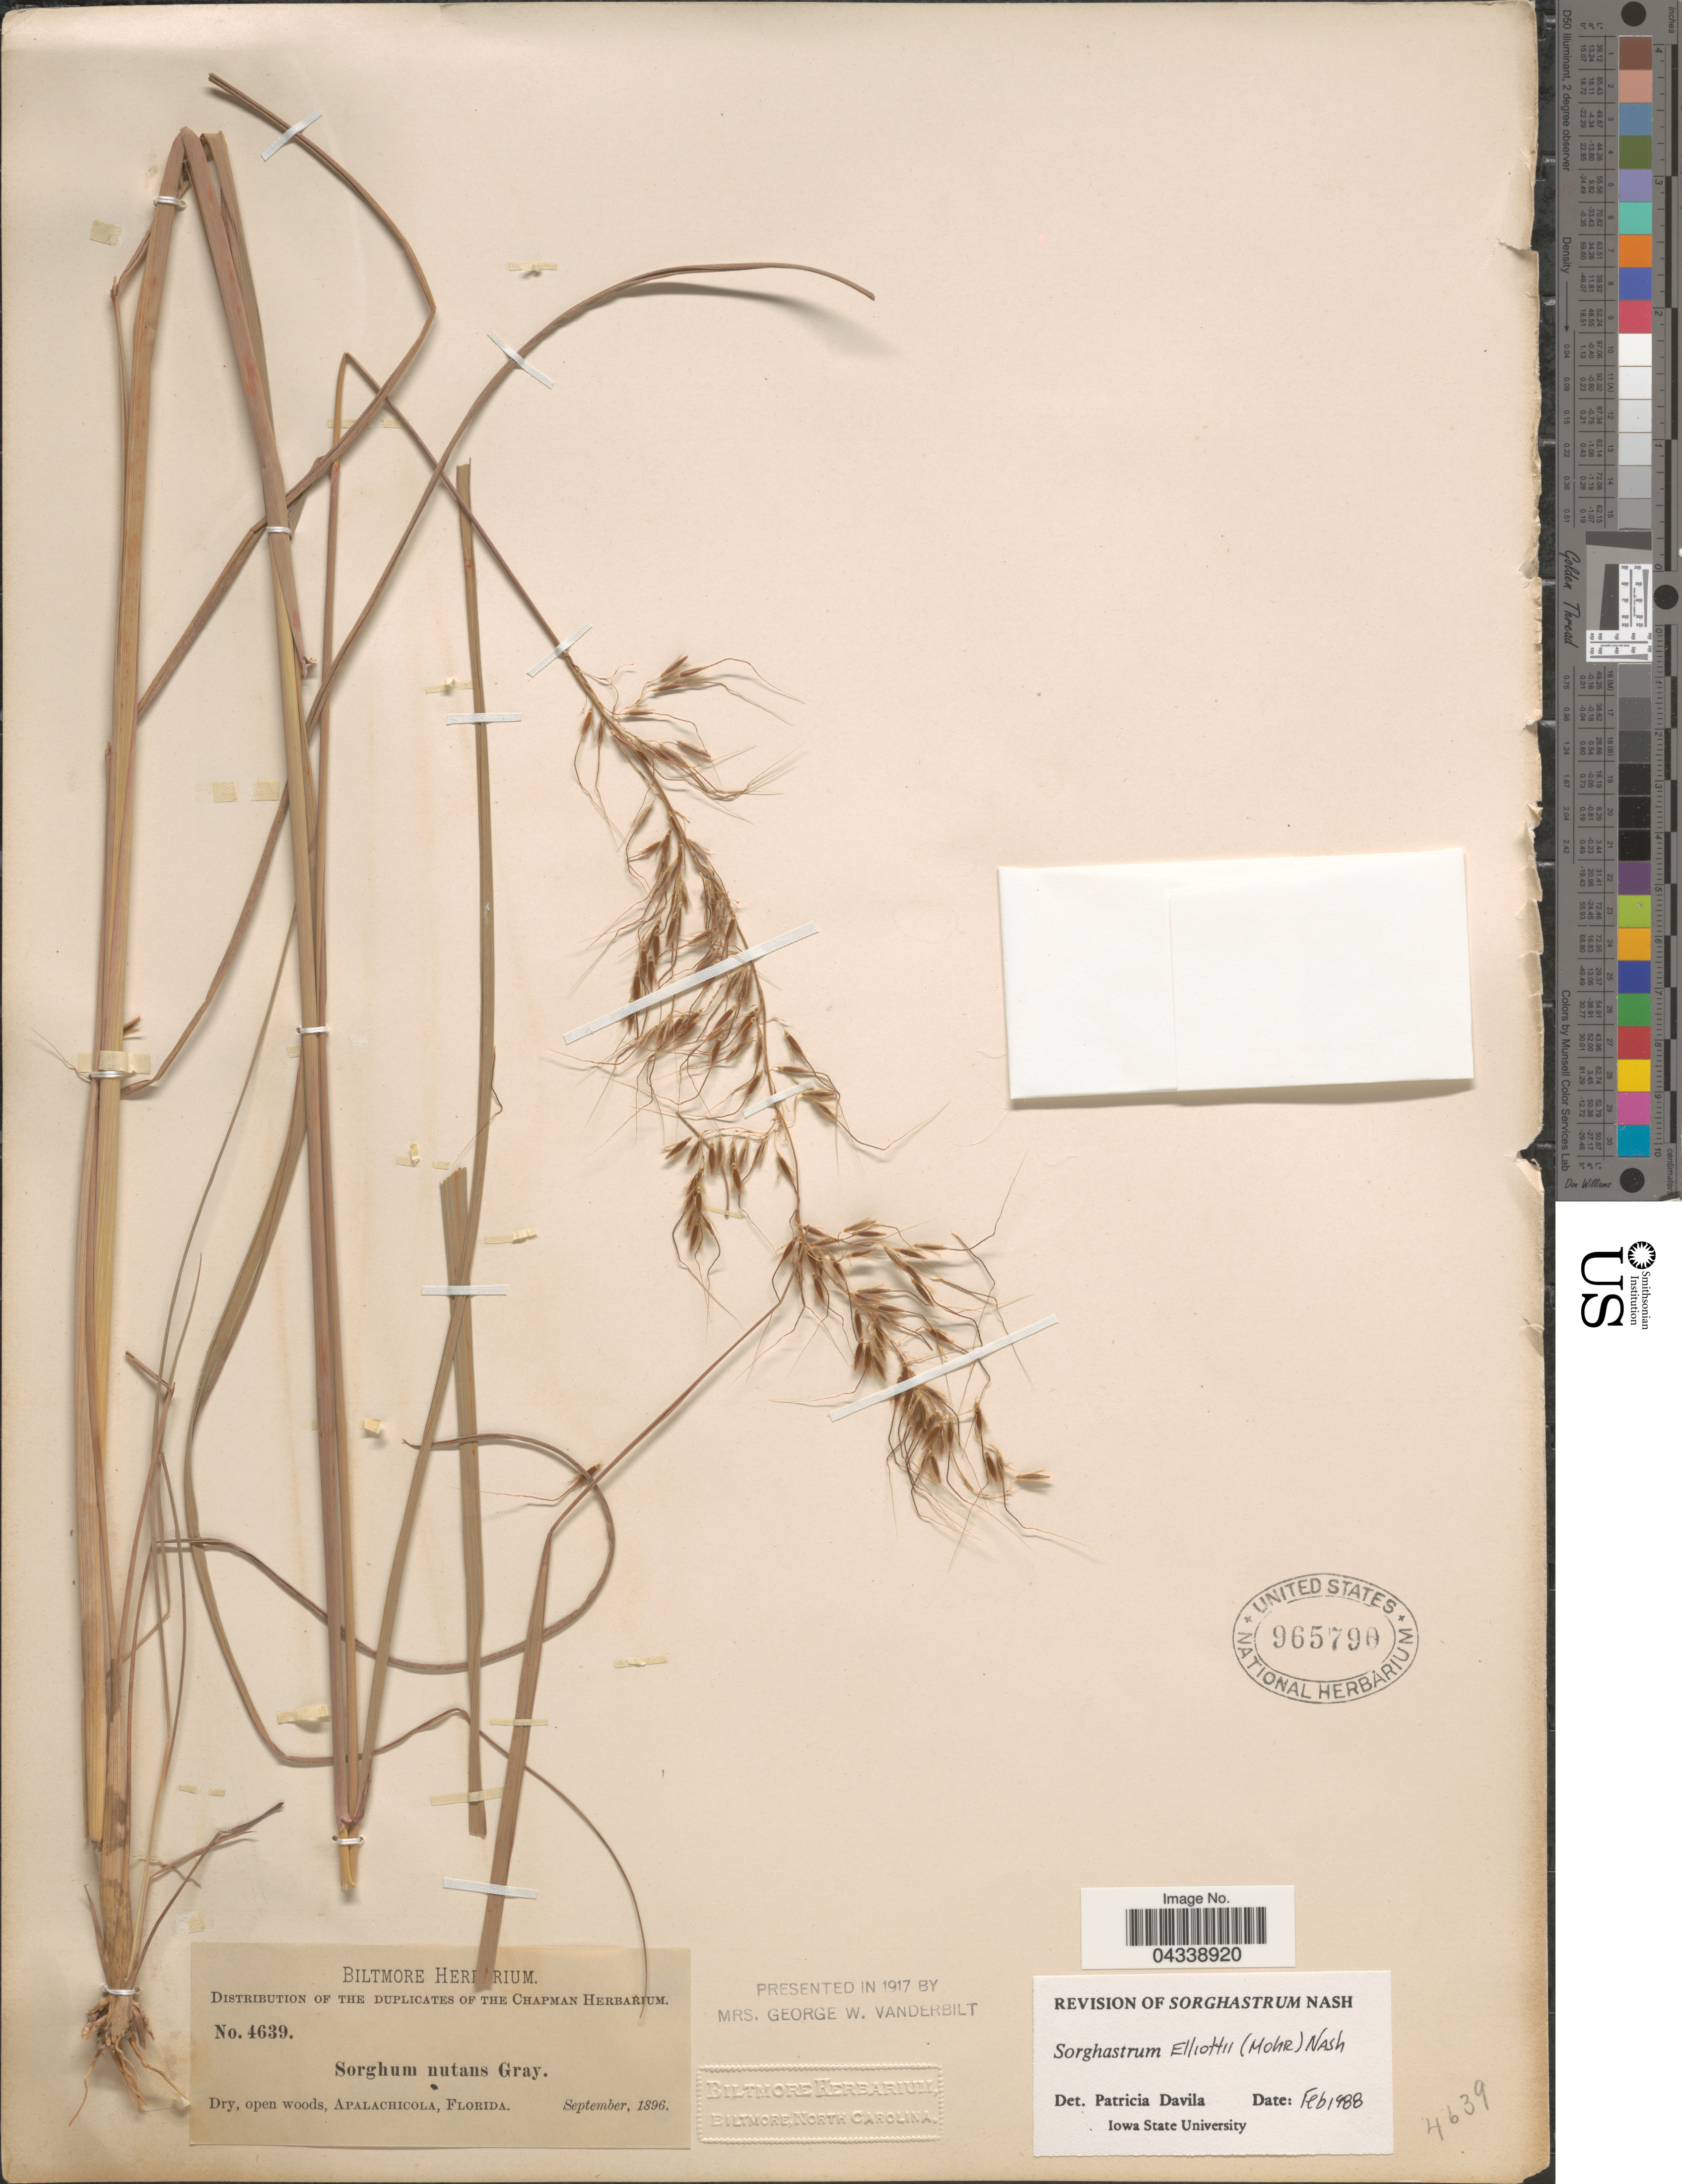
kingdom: Plantae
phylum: Tracheophyta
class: Liliopsida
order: Poales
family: Poaceae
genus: Sorghastrum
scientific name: Sorghastrum elliottii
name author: (C. Mohr) Nash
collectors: ex herb. Biltmore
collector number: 4639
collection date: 1896-09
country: United States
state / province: Florida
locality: Apalachicola.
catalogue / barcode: US 965790